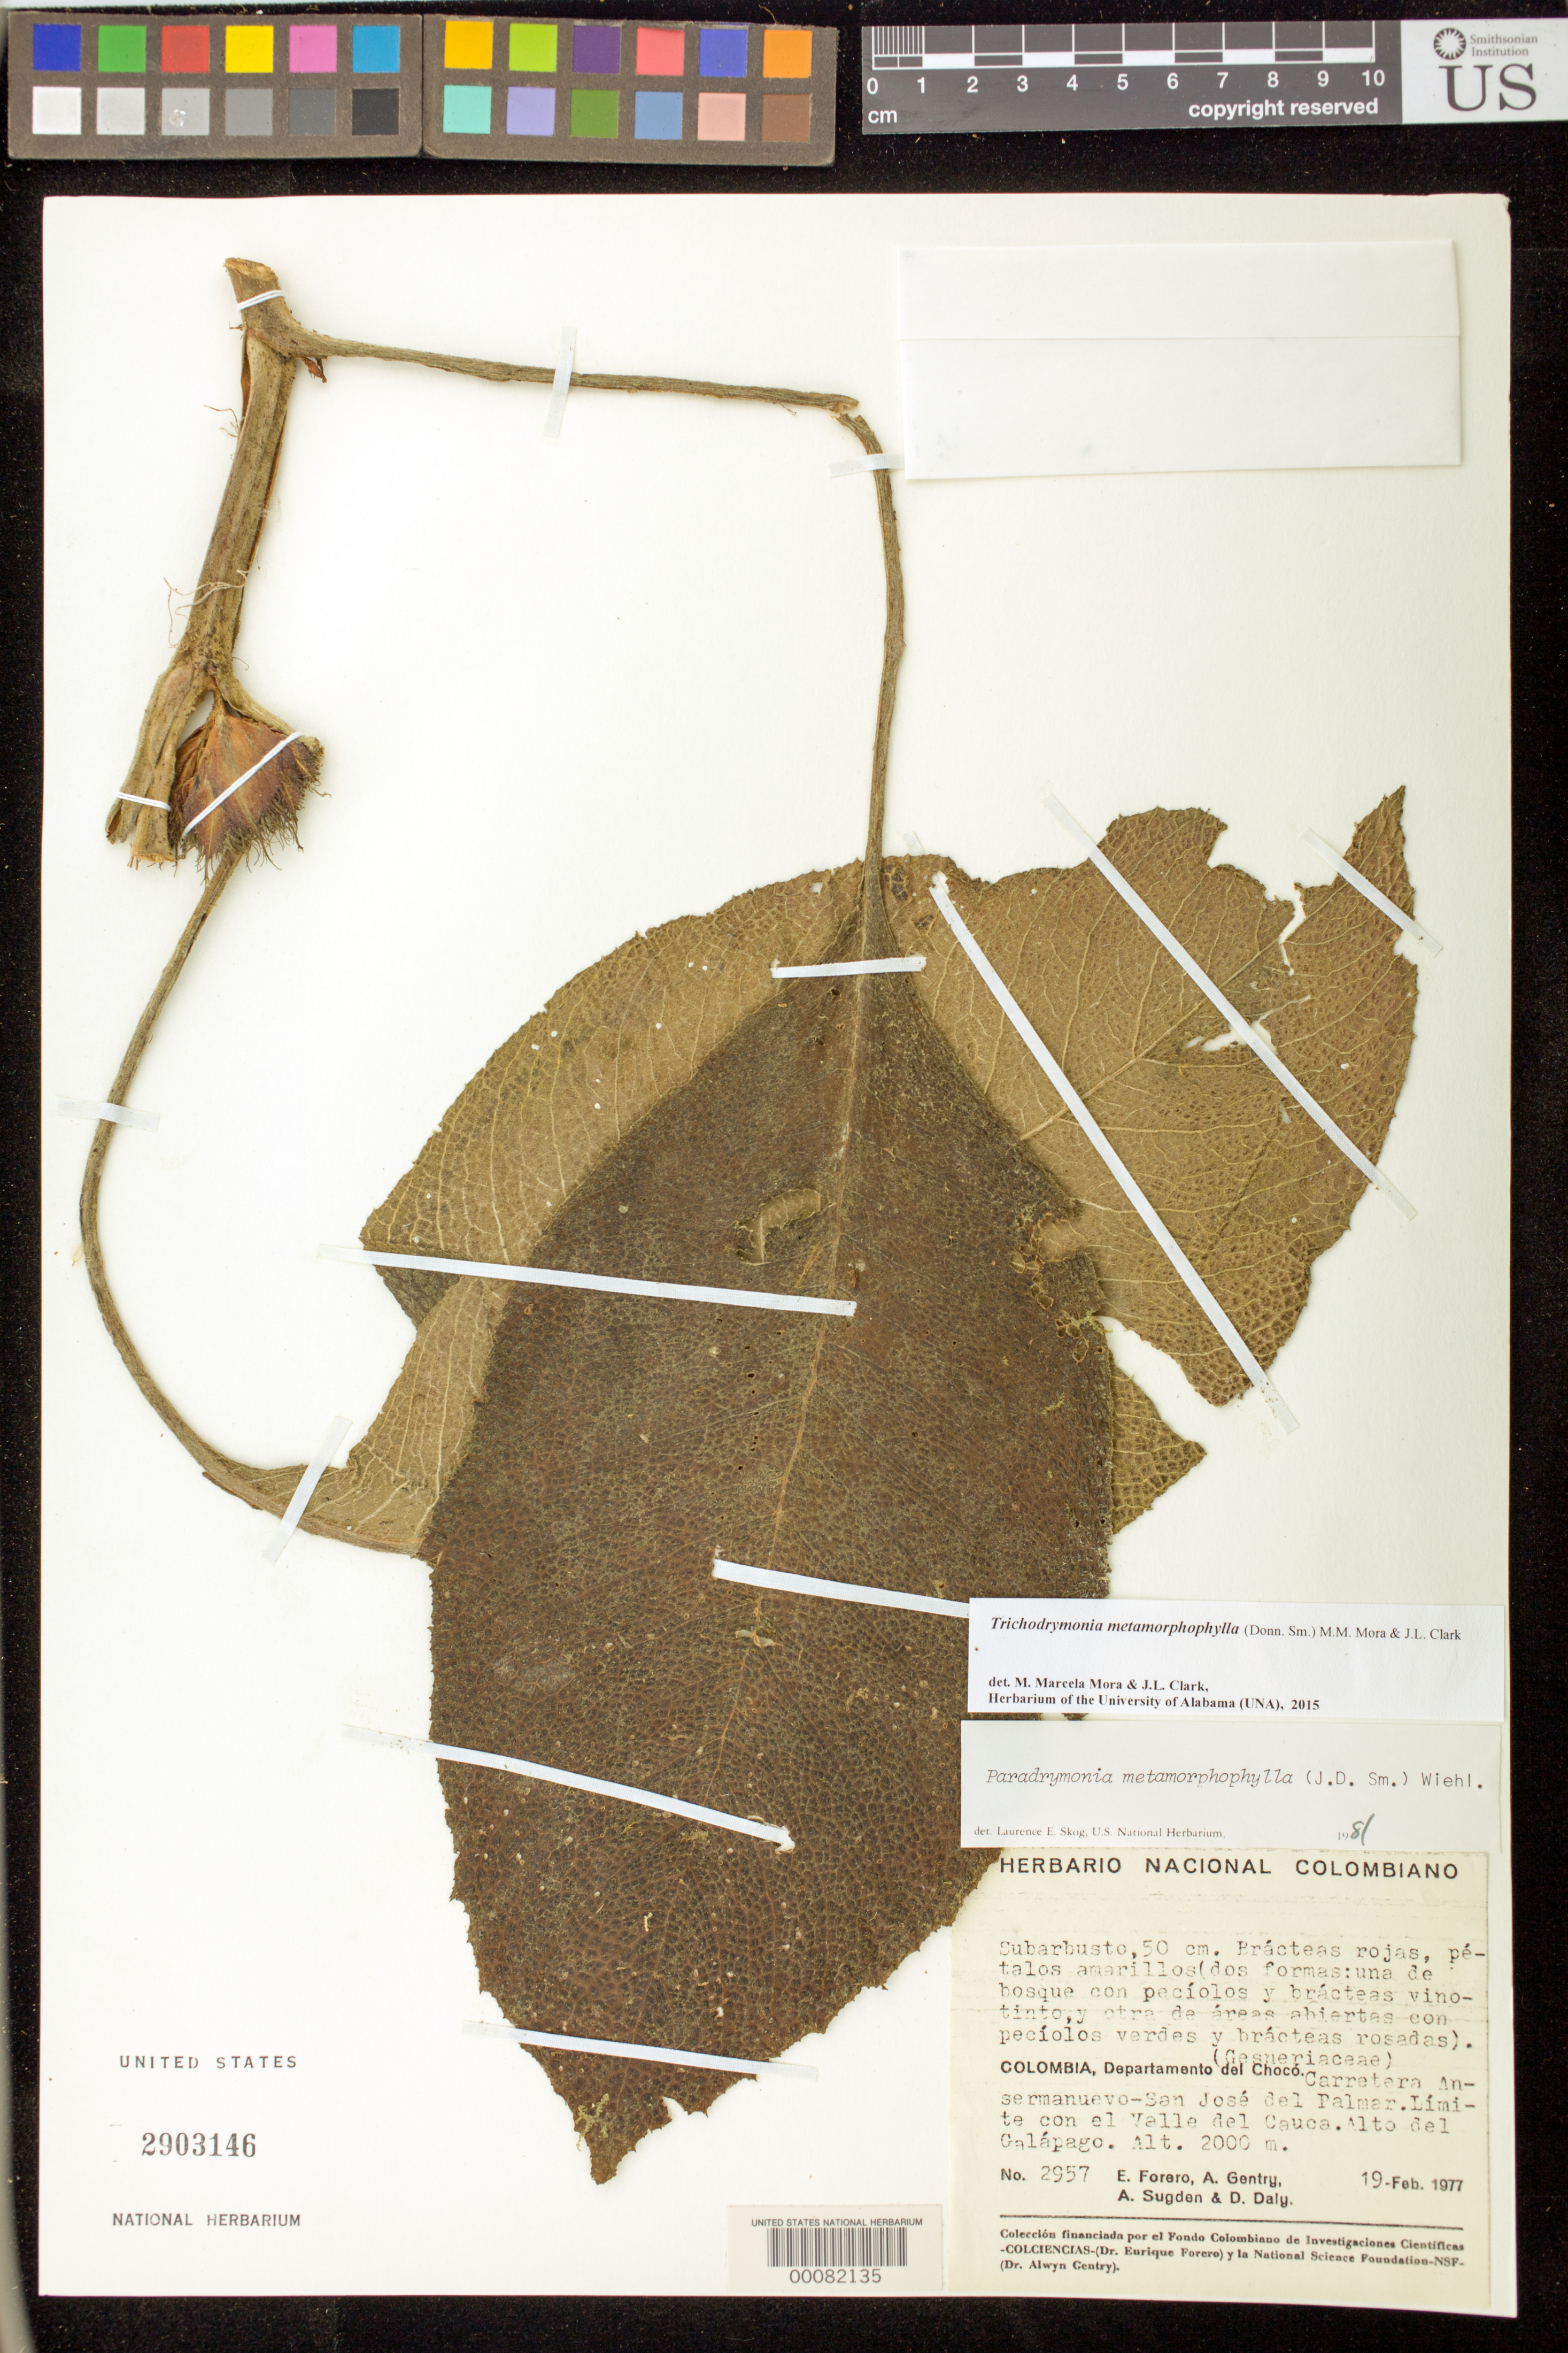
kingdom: Plantae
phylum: Tracheophyta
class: Magnoliopsida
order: Lamiales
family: Gesneriaceae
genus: Trichodrymonia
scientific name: Trichodrymonia metamorphophylla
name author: (Donn. Sm.) M.M. Mora & J.L. Clark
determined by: Mora, M. M.; Clark, J. L.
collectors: E. Forero, A. H. Gentry, A. Sugden & D. C. Daly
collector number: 2957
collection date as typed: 19 Feb 1977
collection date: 1977-02-19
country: Colombia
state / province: Chocó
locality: Ansermanuevo-San Jose del Palmar highway, boundary of Valle del Cauca, Alto del Galapago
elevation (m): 2000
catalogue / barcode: US 2903146